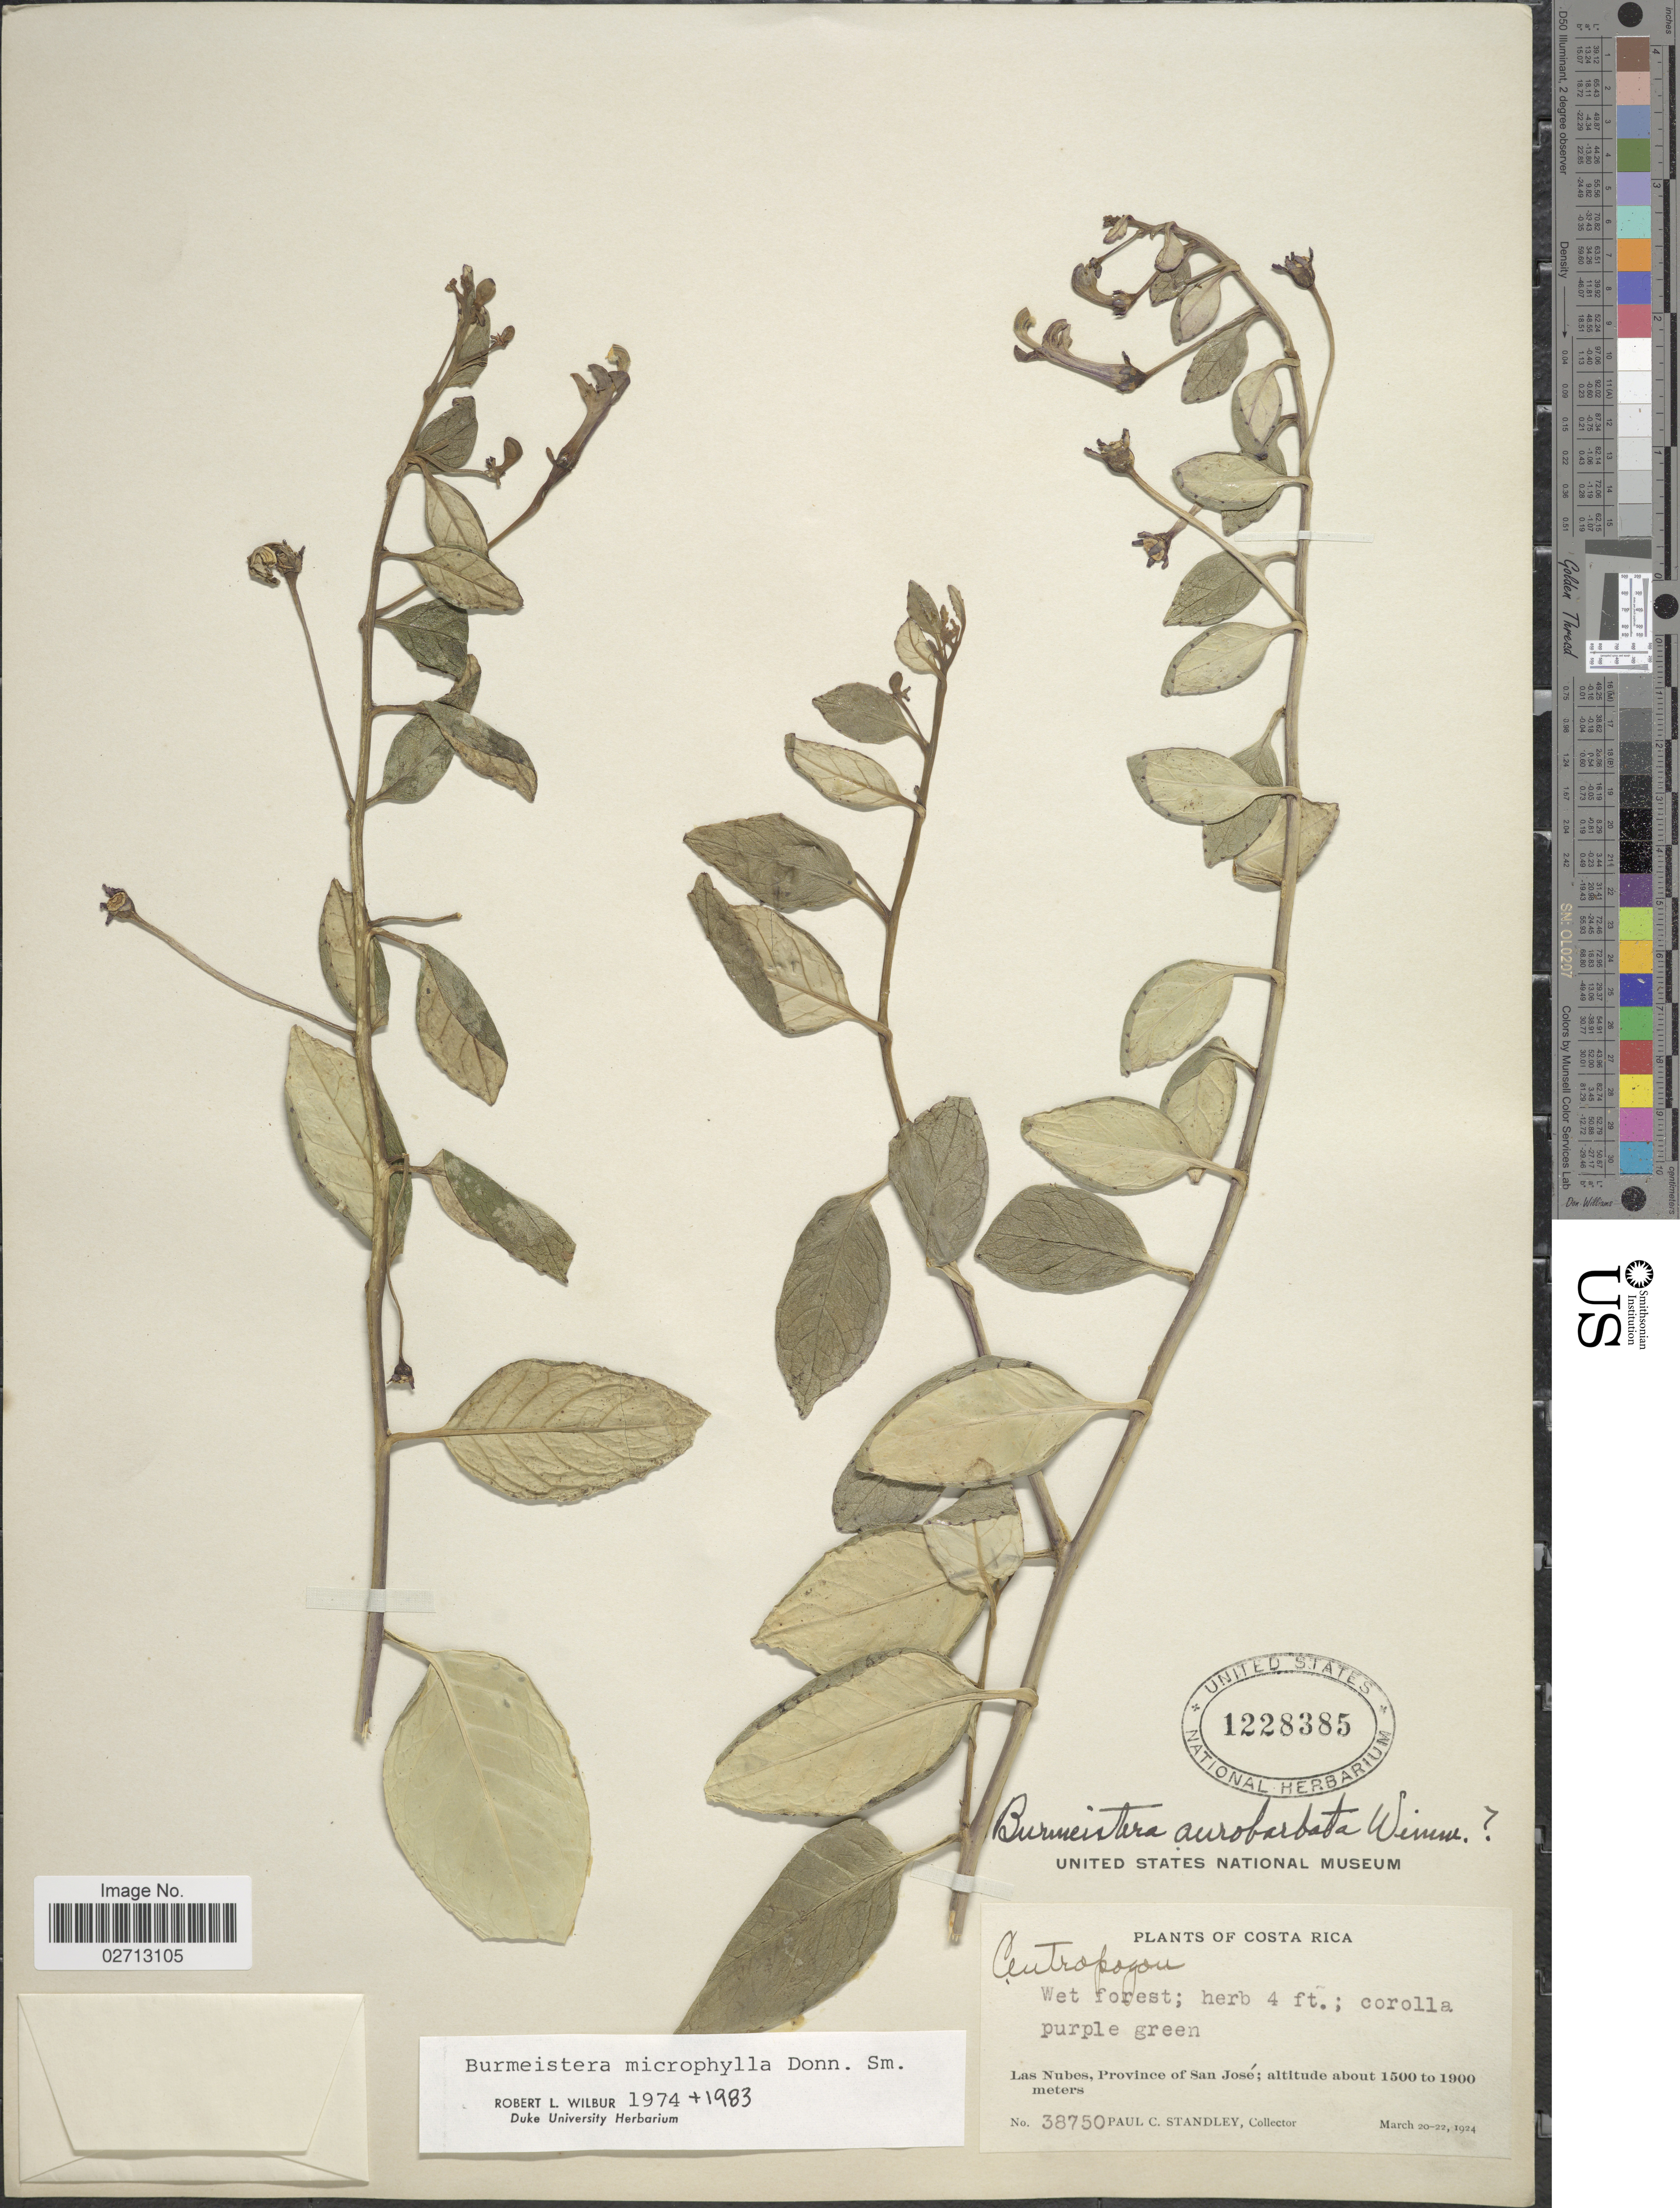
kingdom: Plantae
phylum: Tracheophyta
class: Magnoliopsida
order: Asterales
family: Campanulaceae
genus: Burmeistera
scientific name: Burmeistera microphylla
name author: Donn. Sm.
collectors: P. C. Standley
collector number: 38750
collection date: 1924-03-20/1924-03-22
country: Costa Rica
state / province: San José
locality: Las Nubes.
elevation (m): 1500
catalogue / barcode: US 1228385